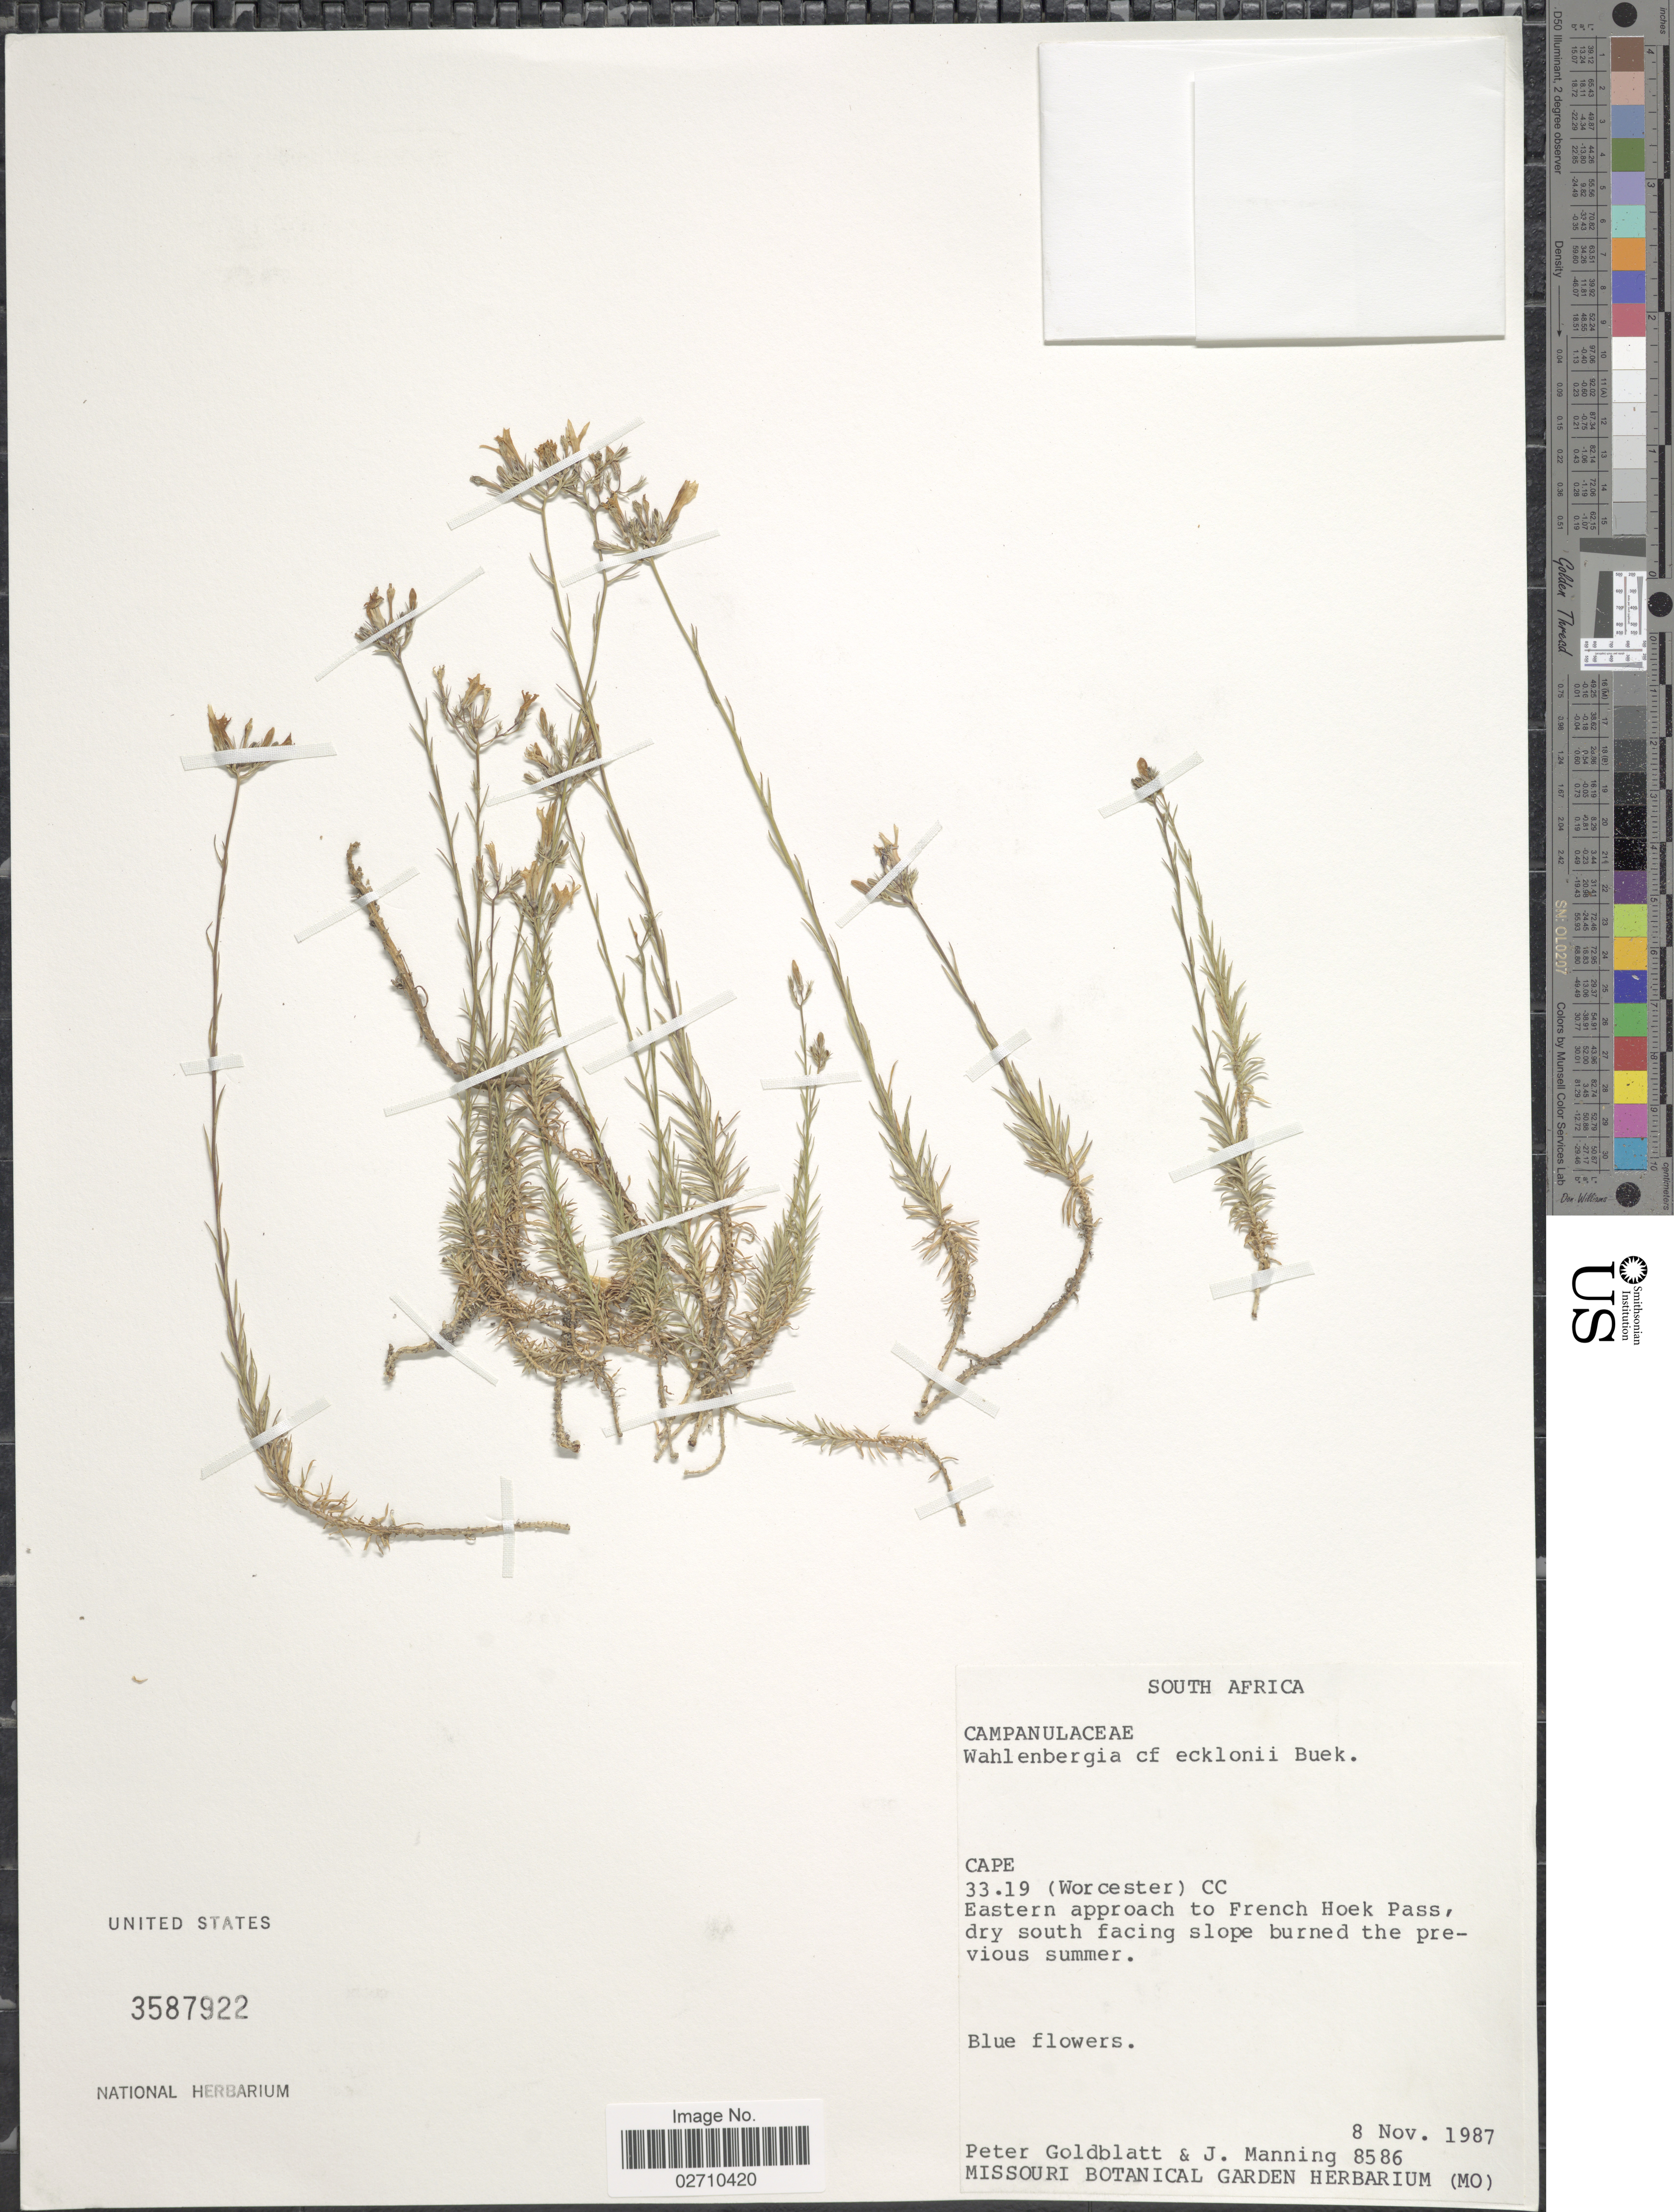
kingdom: Plantae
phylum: Tracheophyta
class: Magnoliopsida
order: Asterales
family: Campanulaceae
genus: Wahlenbergia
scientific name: Wahlenbergia ecklonii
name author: H. Buek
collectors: P. Goldblatt & J. Manning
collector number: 8586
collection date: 1987-11-08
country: South Africa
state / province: Western Cape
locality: Cape. 33.19 (Worcester) CC. Eastern approach to French Hoek, Pass.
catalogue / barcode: US 3587922